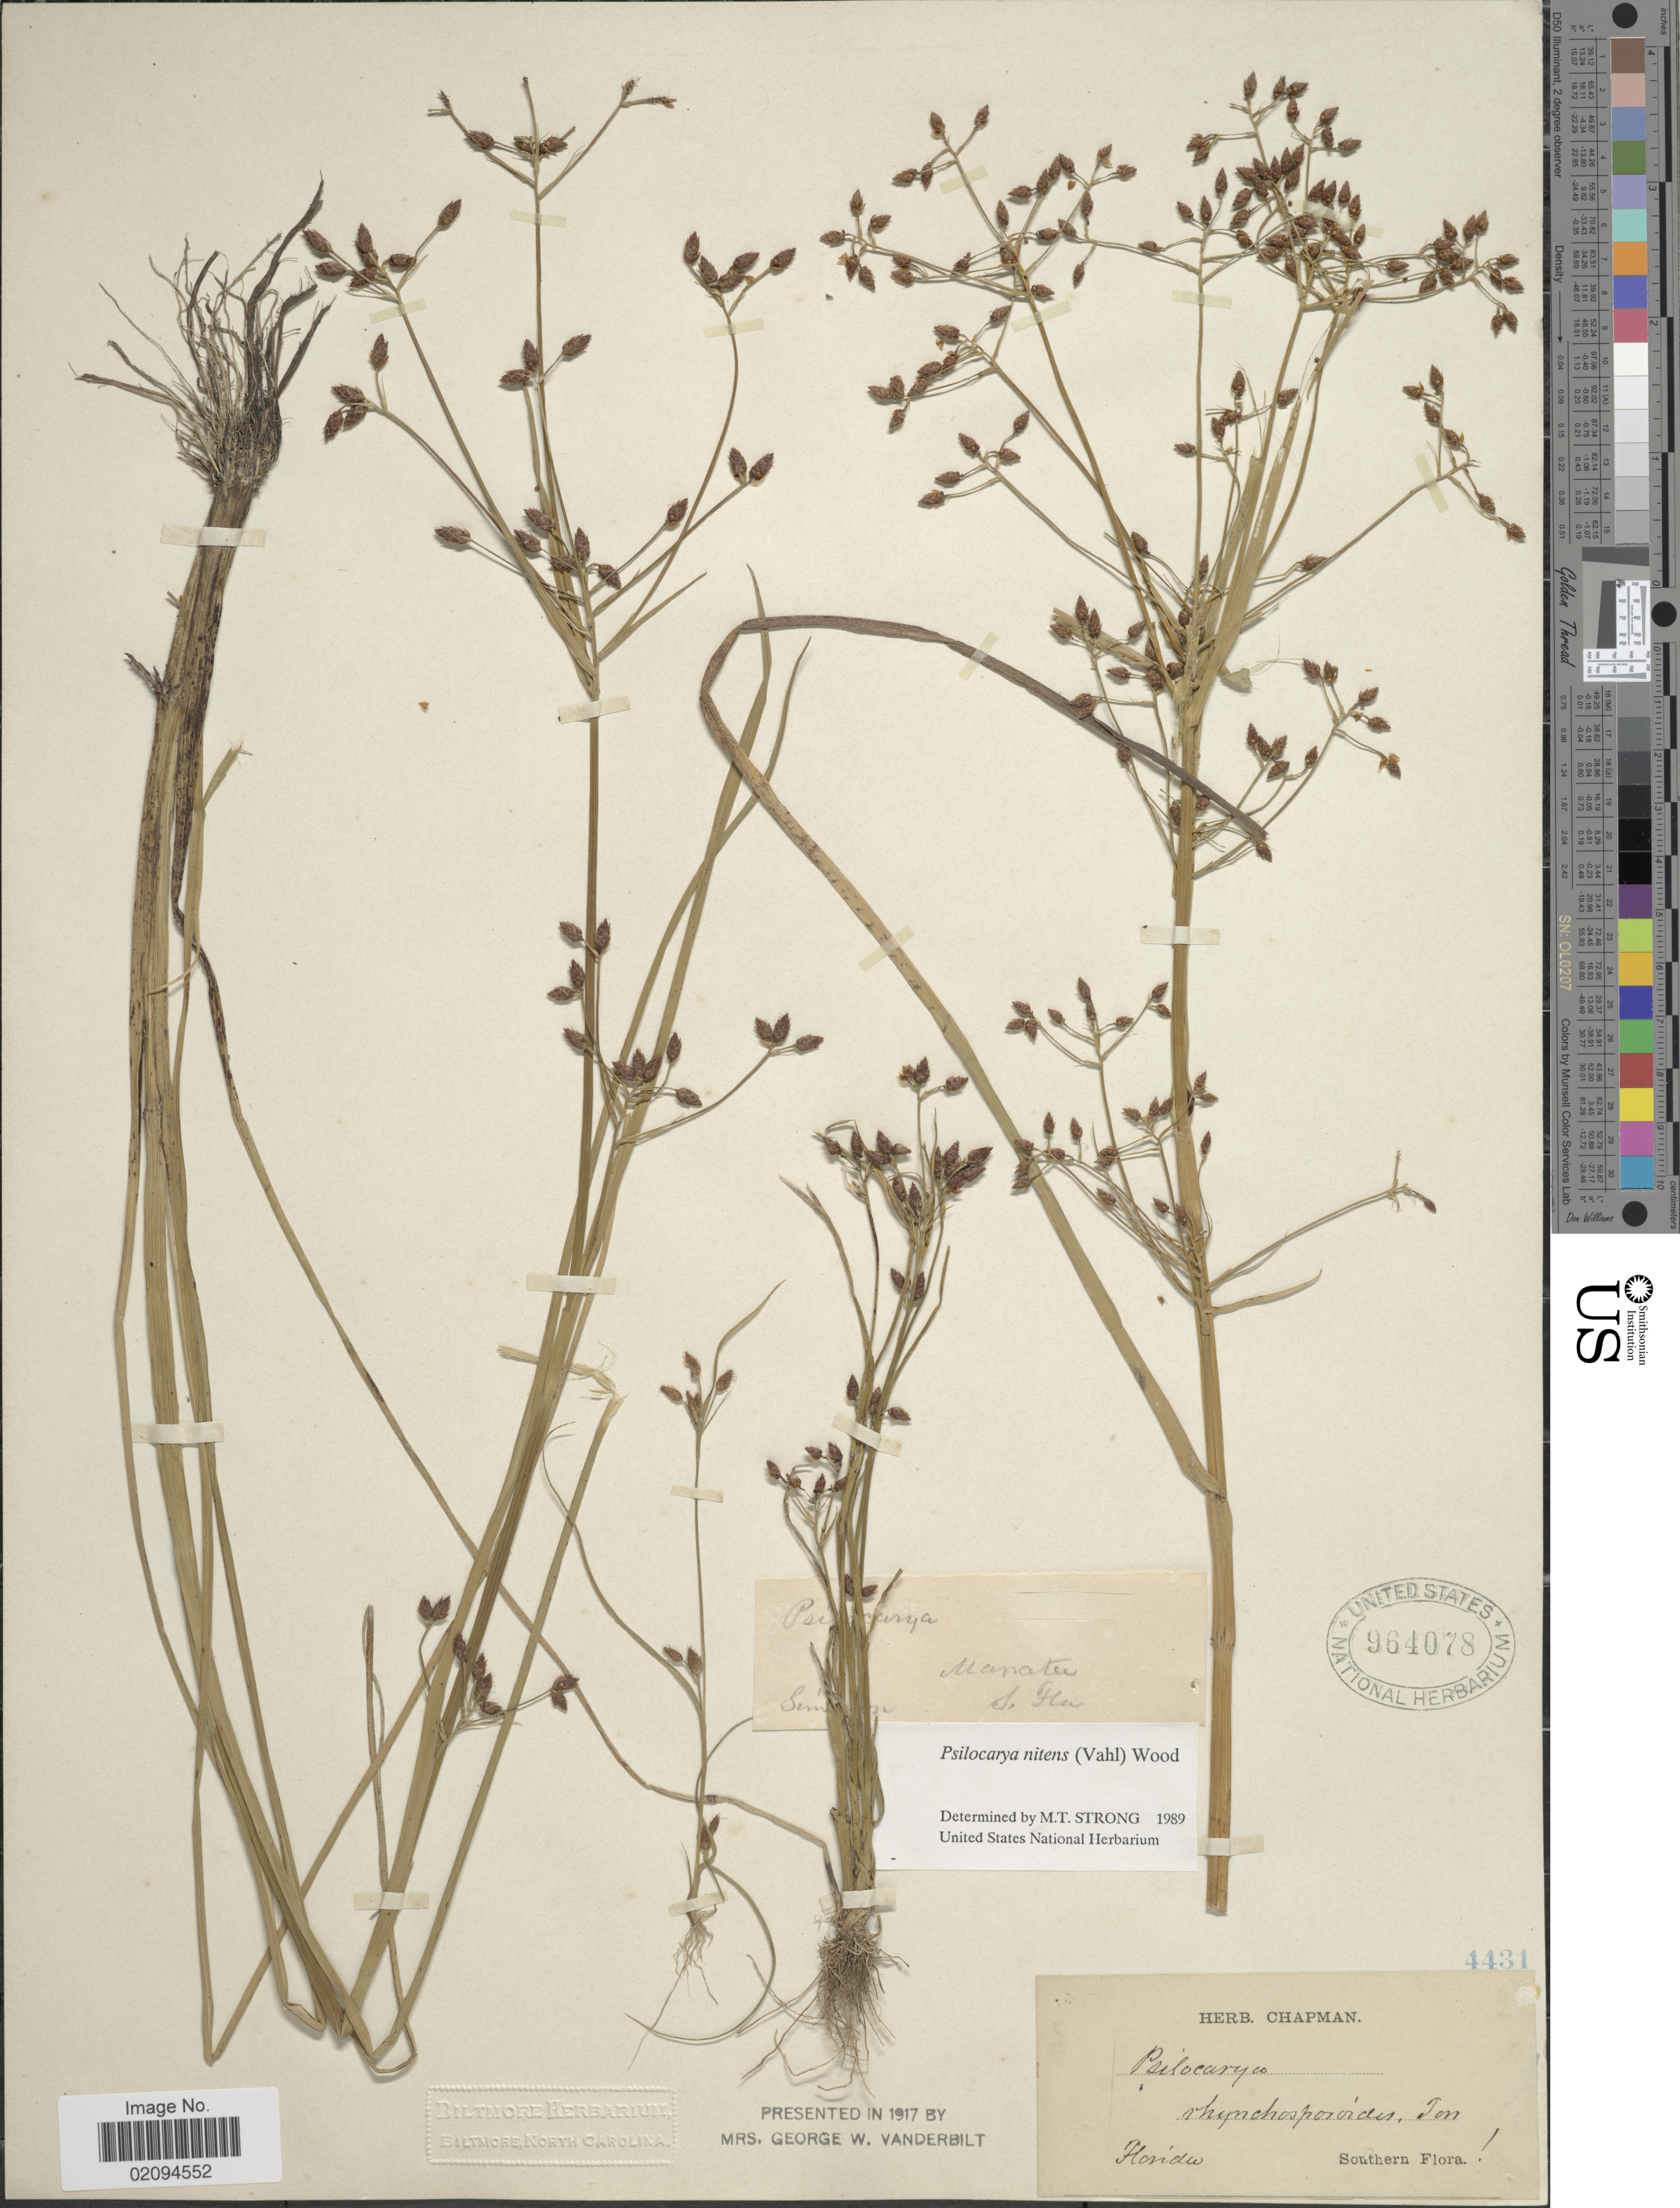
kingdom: Plantae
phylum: Tracheophyta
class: Liliopsida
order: Poales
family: Cyperaceae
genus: Rhynchospora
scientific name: Rhynchospora nitens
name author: (Vahl) A. Gray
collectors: ex herb. Chapman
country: United States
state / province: Florida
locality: Southern Flora. Manatee. S. Fla.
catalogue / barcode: US 964078